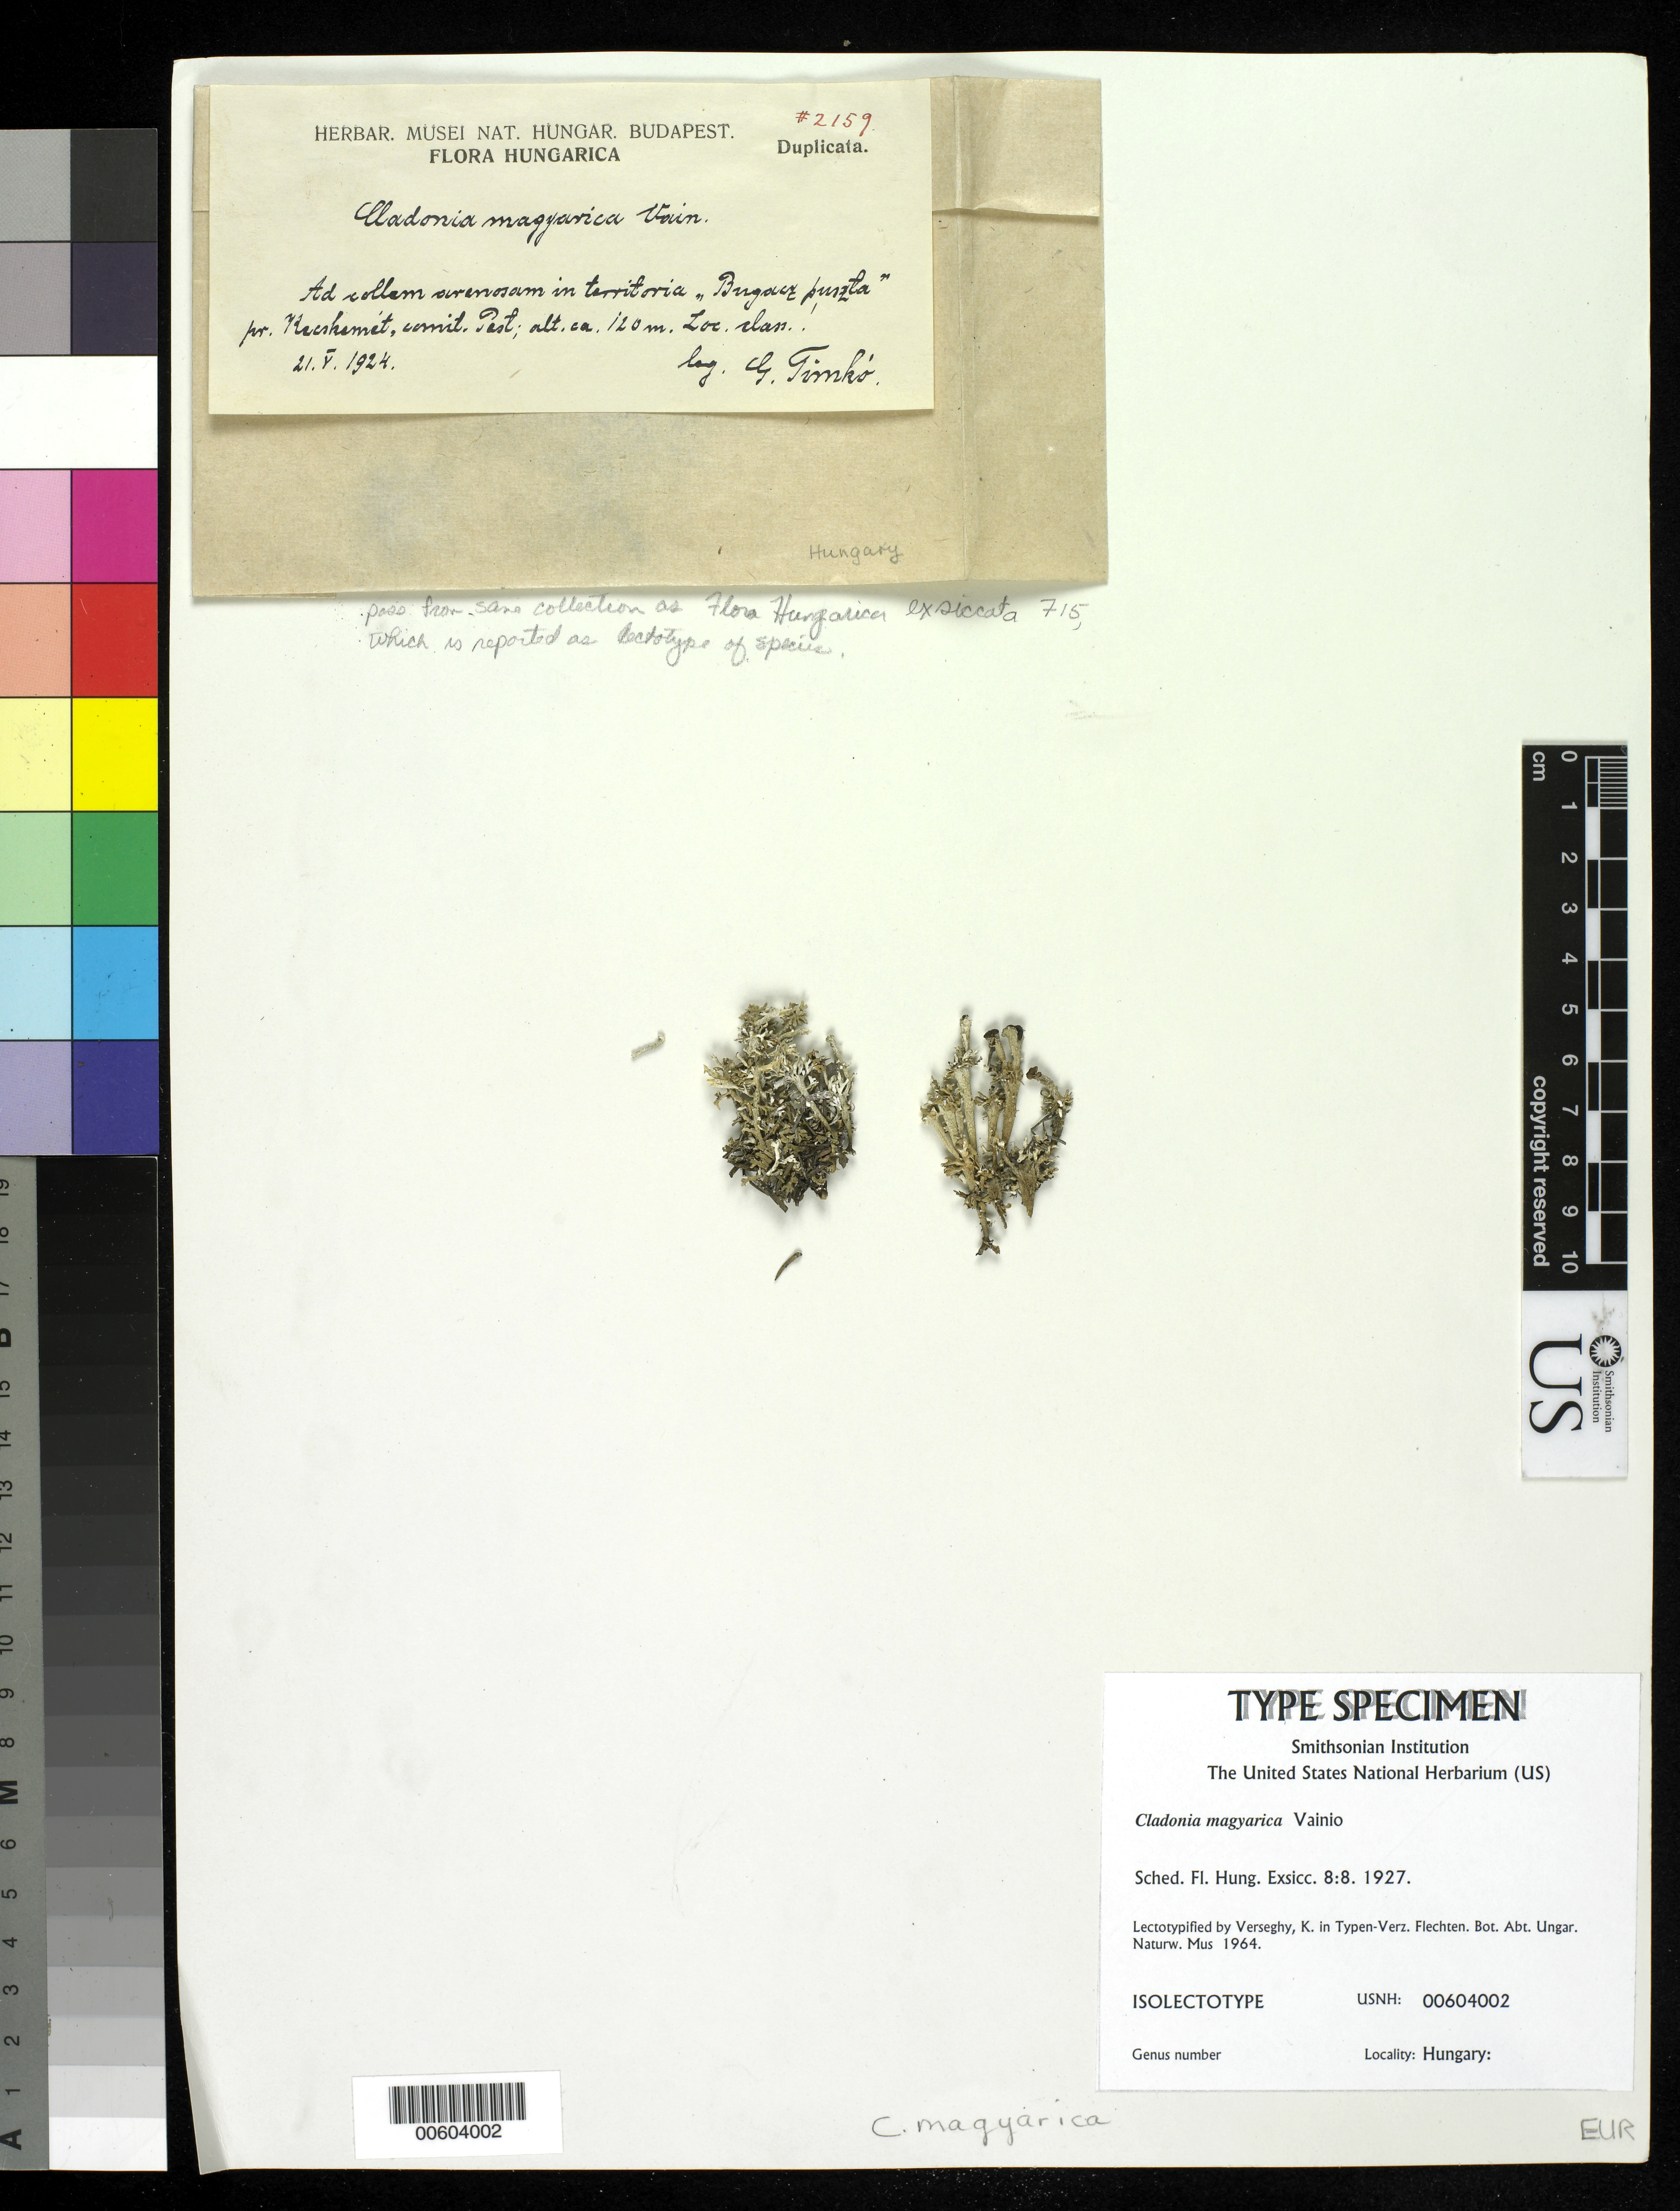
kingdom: Fungi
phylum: Ascomycota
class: Lecanoromycetes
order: Lecanorales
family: Cladoniaceae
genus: Cladonia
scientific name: Cladonia magyarica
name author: Vain.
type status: Isolectotype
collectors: G. Timko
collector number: Fl. Hung. Exs. --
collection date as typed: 21 May 1924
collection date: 1924-05-21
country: Hungary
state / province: Pest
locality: Ad collem aurenosum [arenosum?] in territoria Bugacz Punzta, pr. Kecskemet. [At sandy (?) hill in Bugacz Punzta, near (?) Kecskemet].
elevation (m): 120